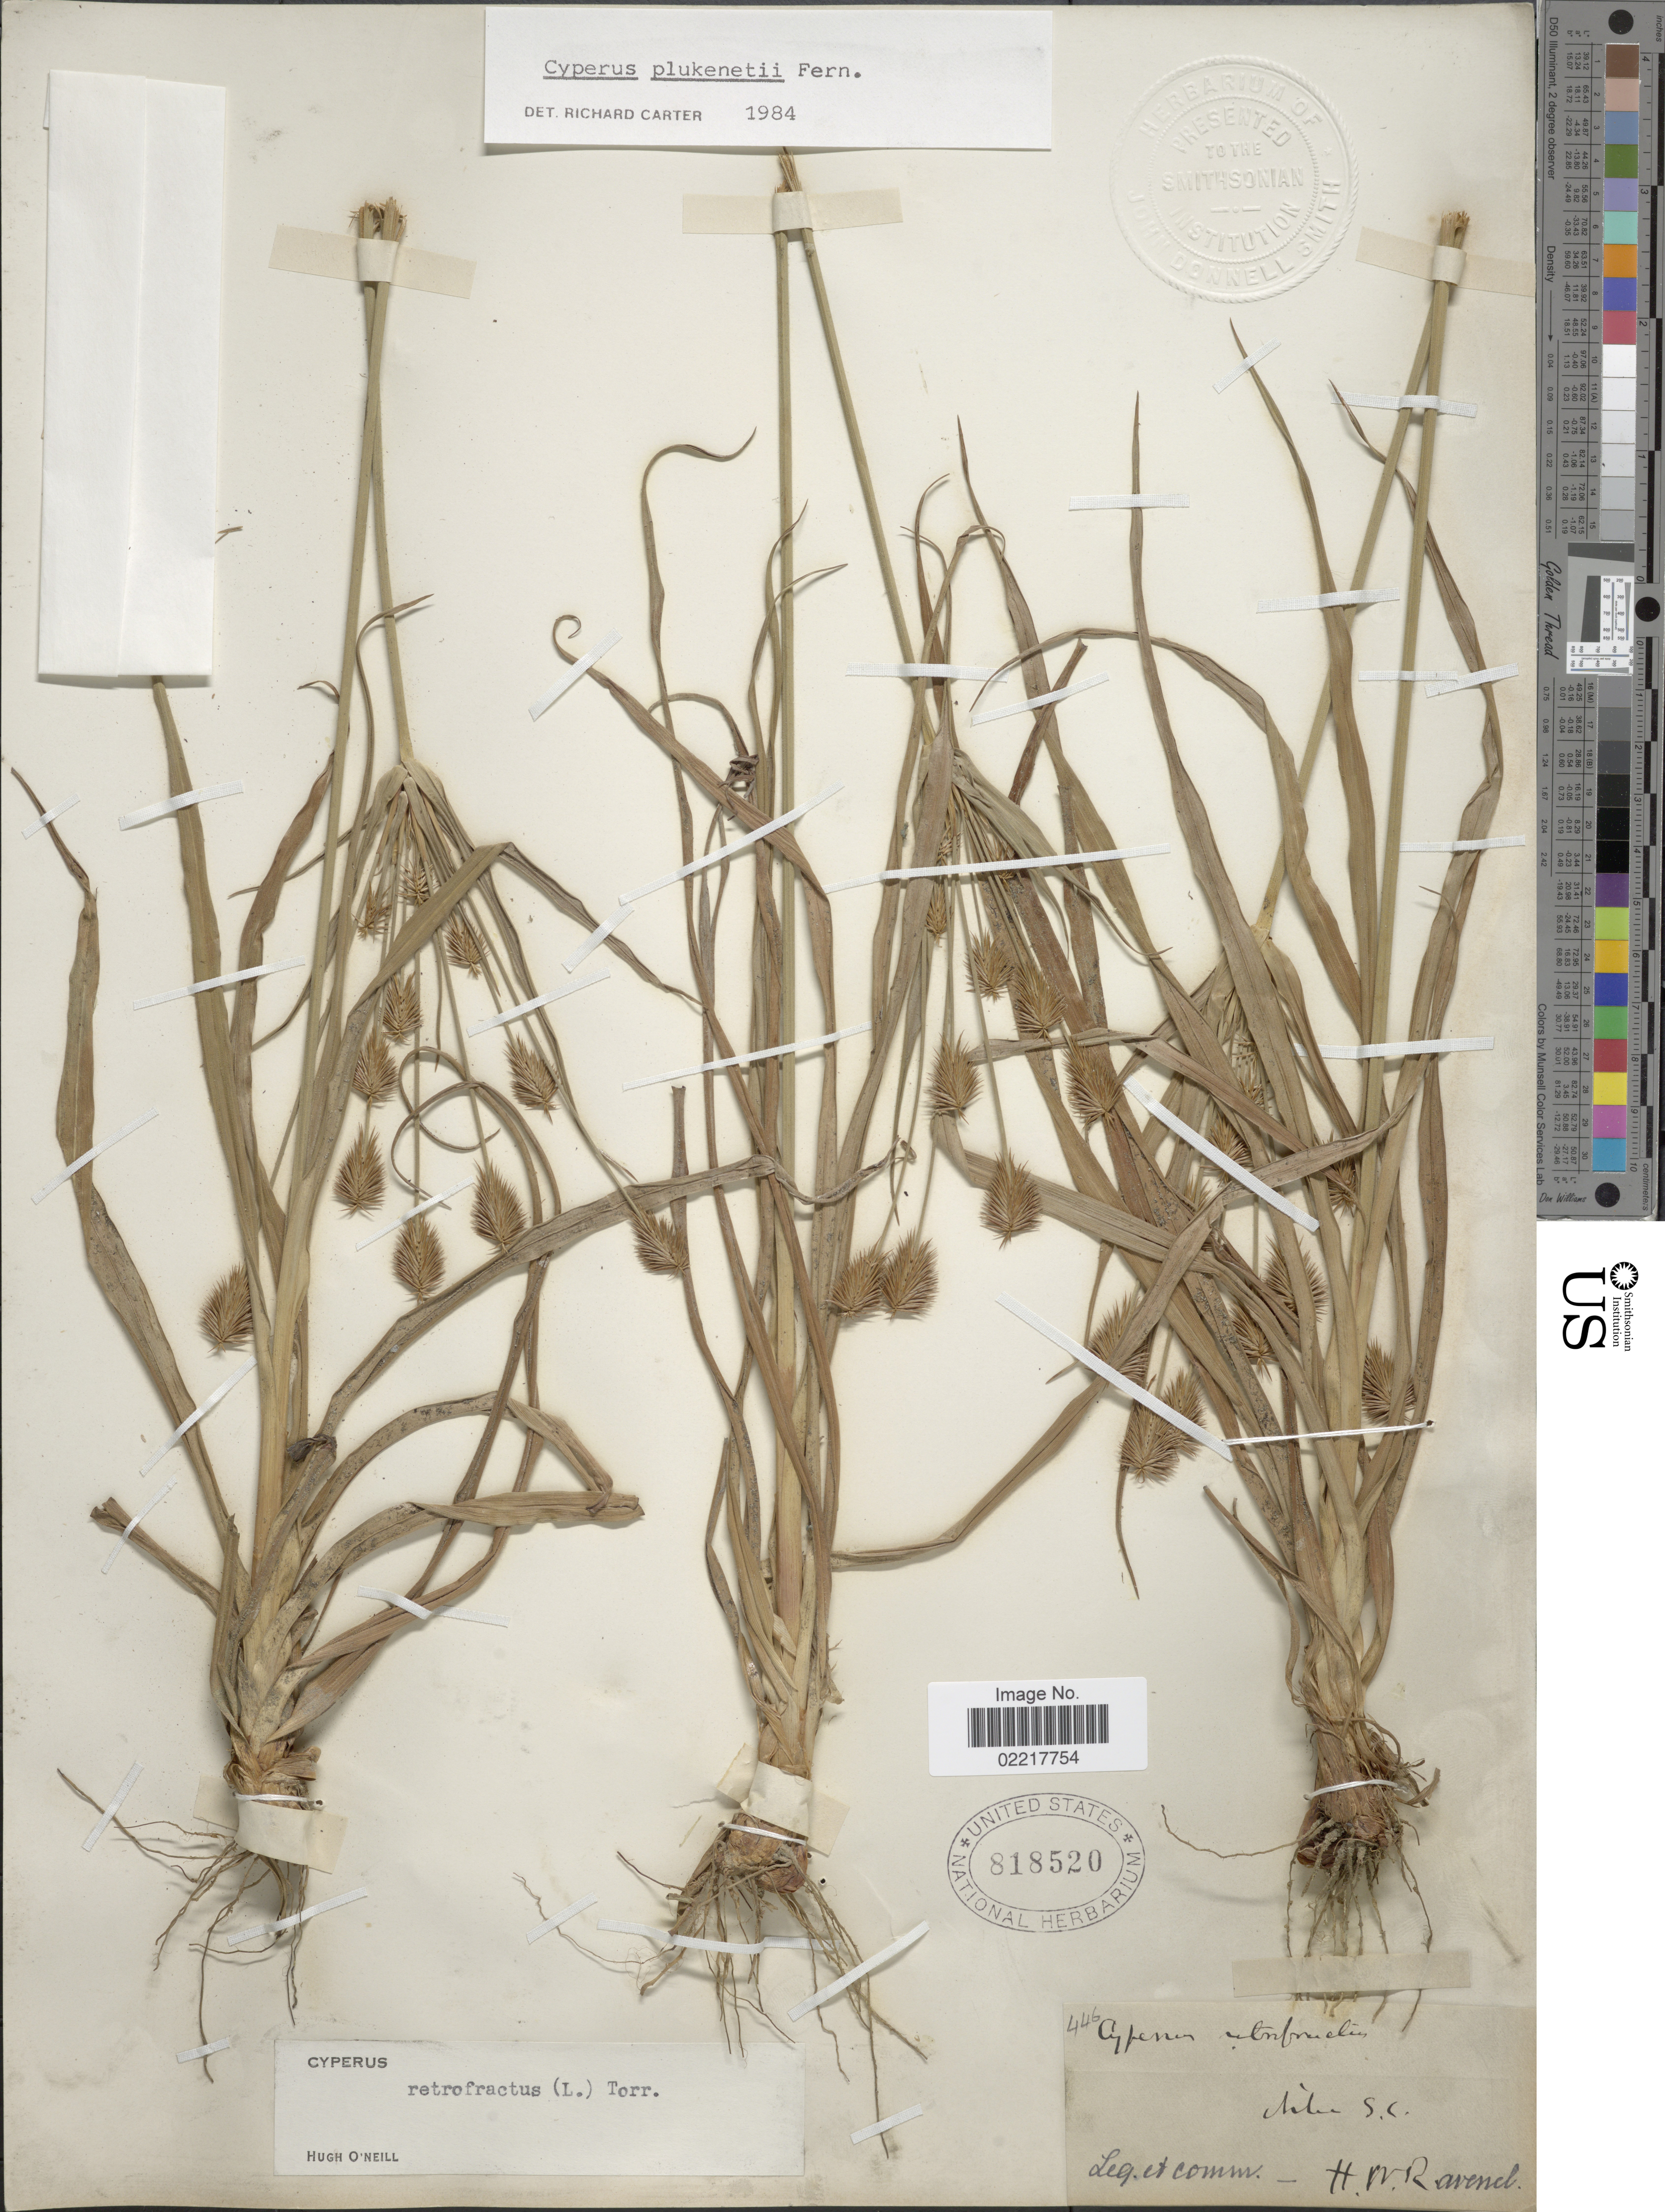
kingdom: Plantae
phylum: Tracheophyta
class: Liliopsida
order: Poales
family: Cyperaceae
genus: Cyperus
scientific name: Cyperus plukenetii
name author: Fernald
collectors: H. Ravenel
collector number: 446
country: United States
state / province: South Carolina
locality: Aiken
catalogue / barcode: US 818520